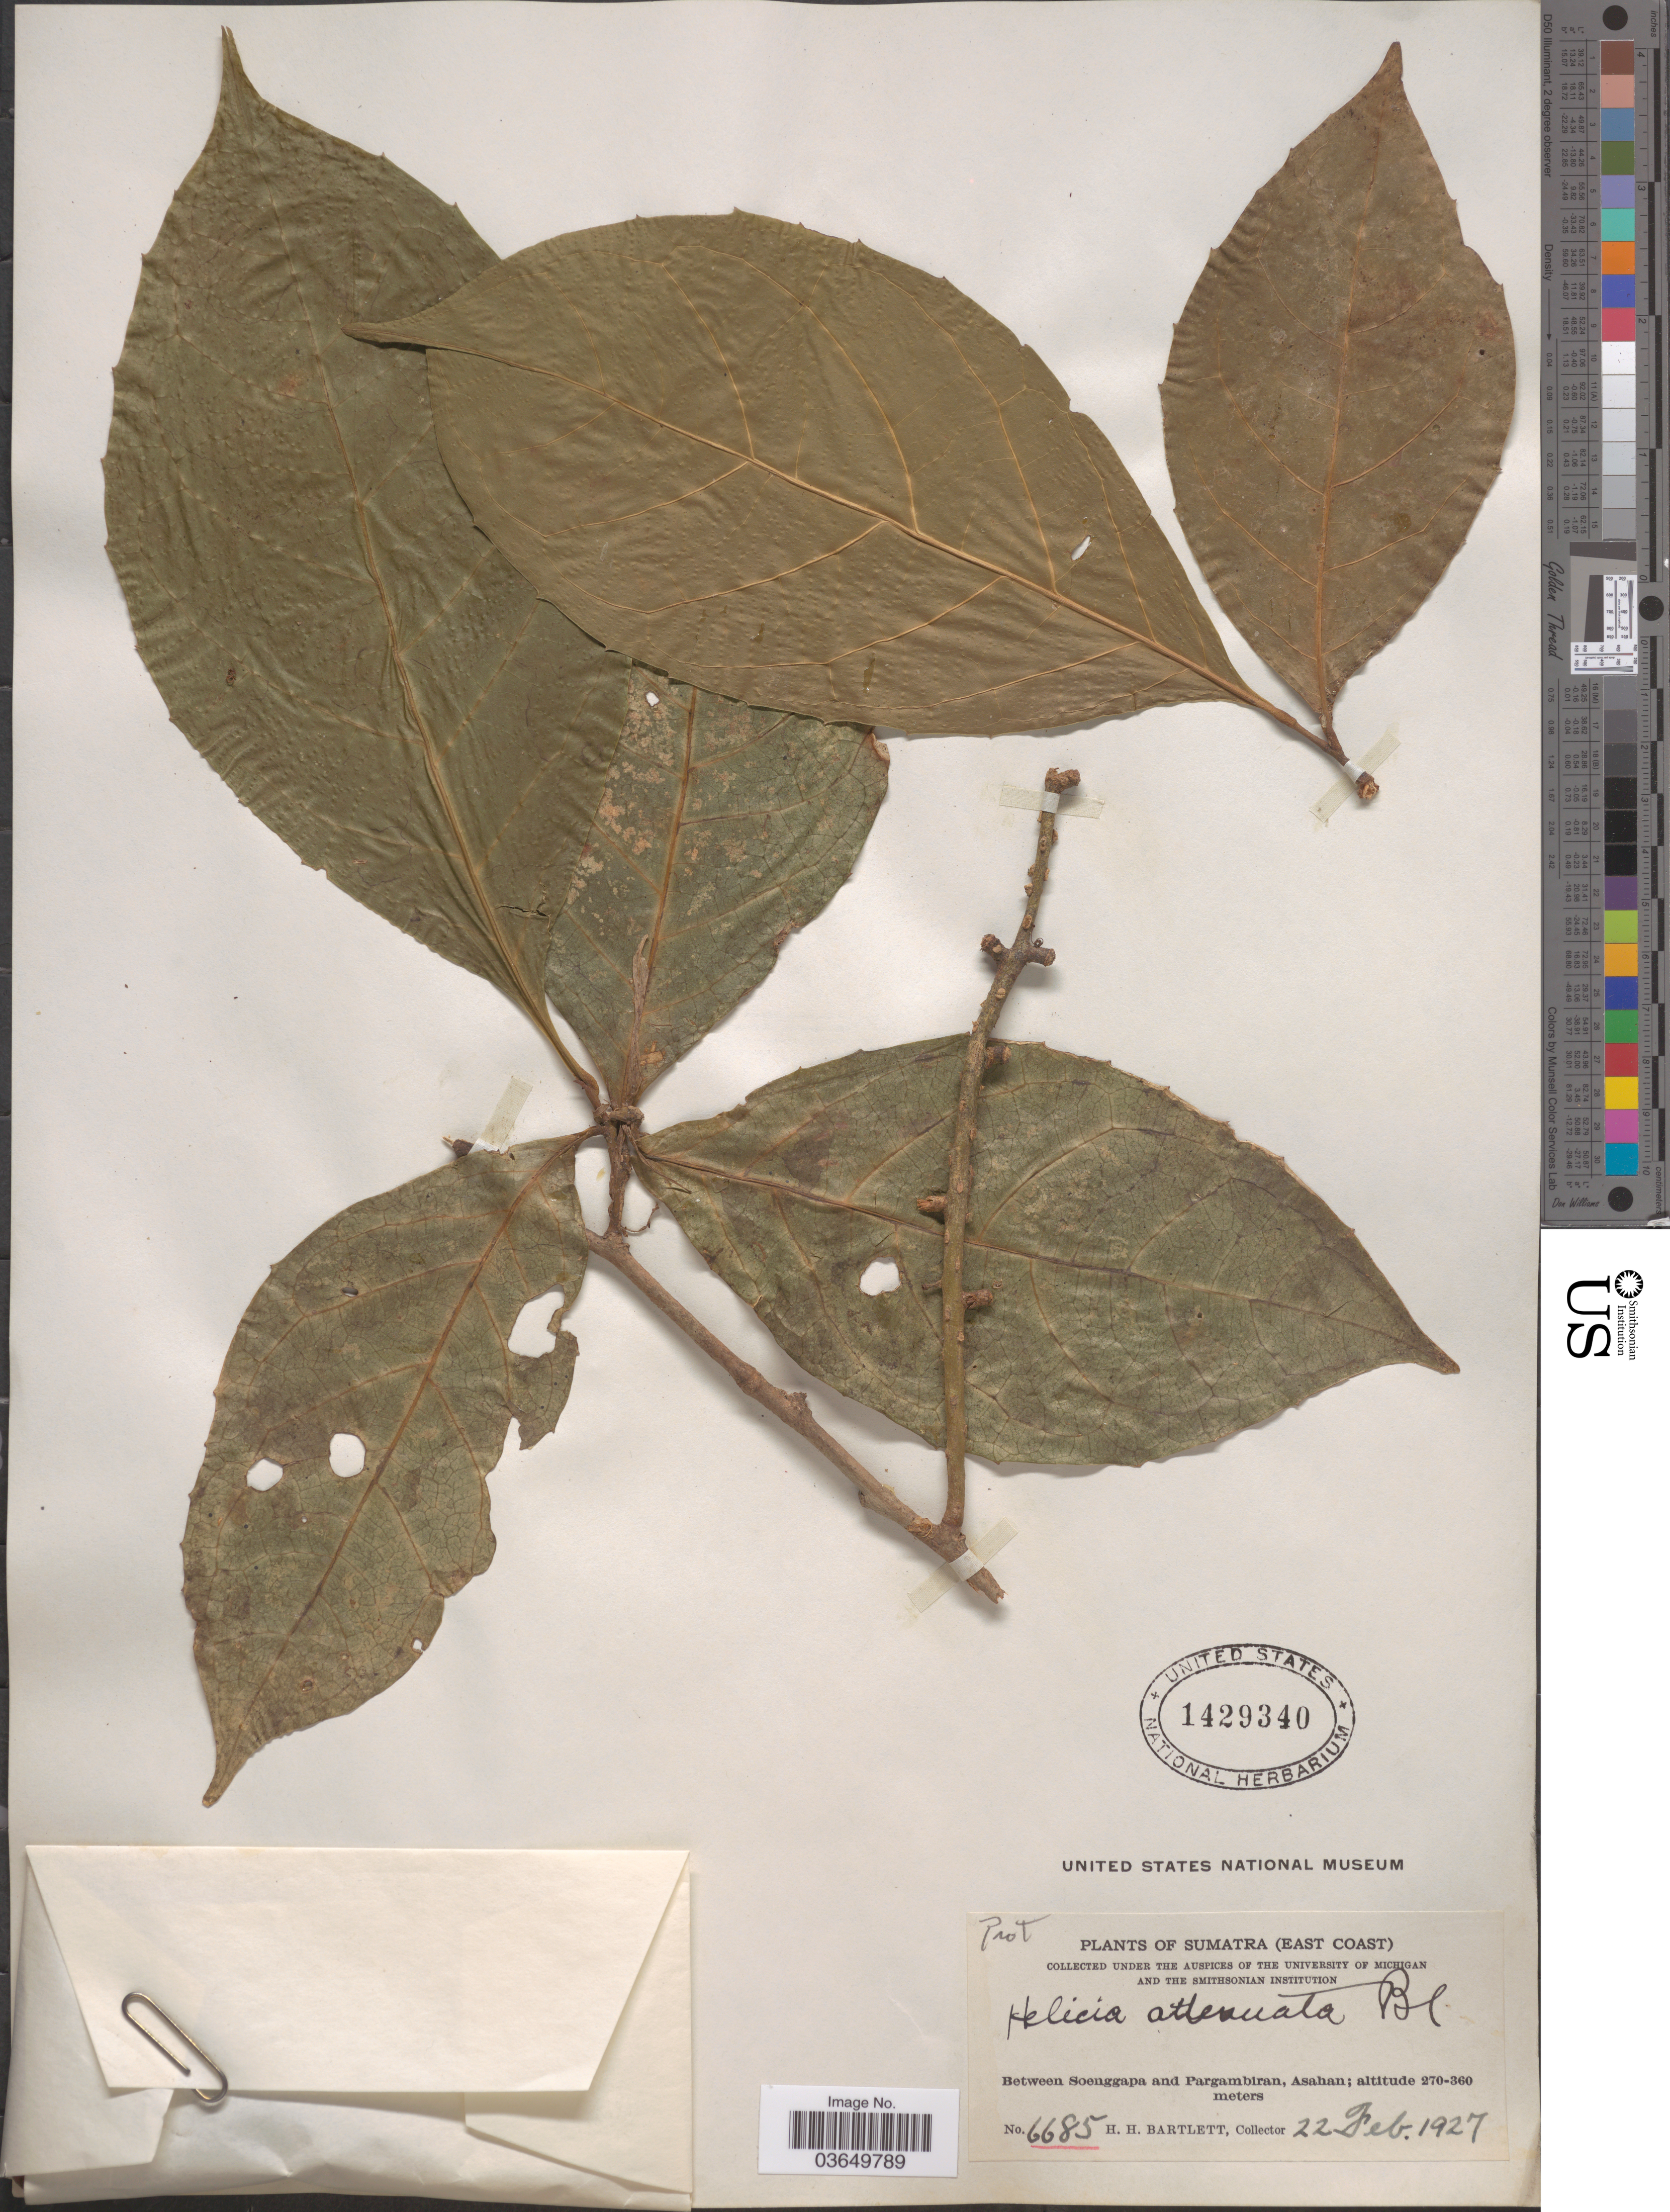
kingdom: Plantae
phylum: Tracheophyta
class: Magnoliopsida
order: Proteales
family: Proteaceae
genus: Helicia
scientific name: Helicia attenuata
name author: (Jack) Blume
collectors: H. H. Bartlett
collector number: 6685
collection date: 1927-02-22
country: Indonesia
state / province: Sumatra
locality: East Coast. Between Soenggapa and Pargambiran, Asahan.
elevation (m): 270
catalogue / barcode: US 1429340